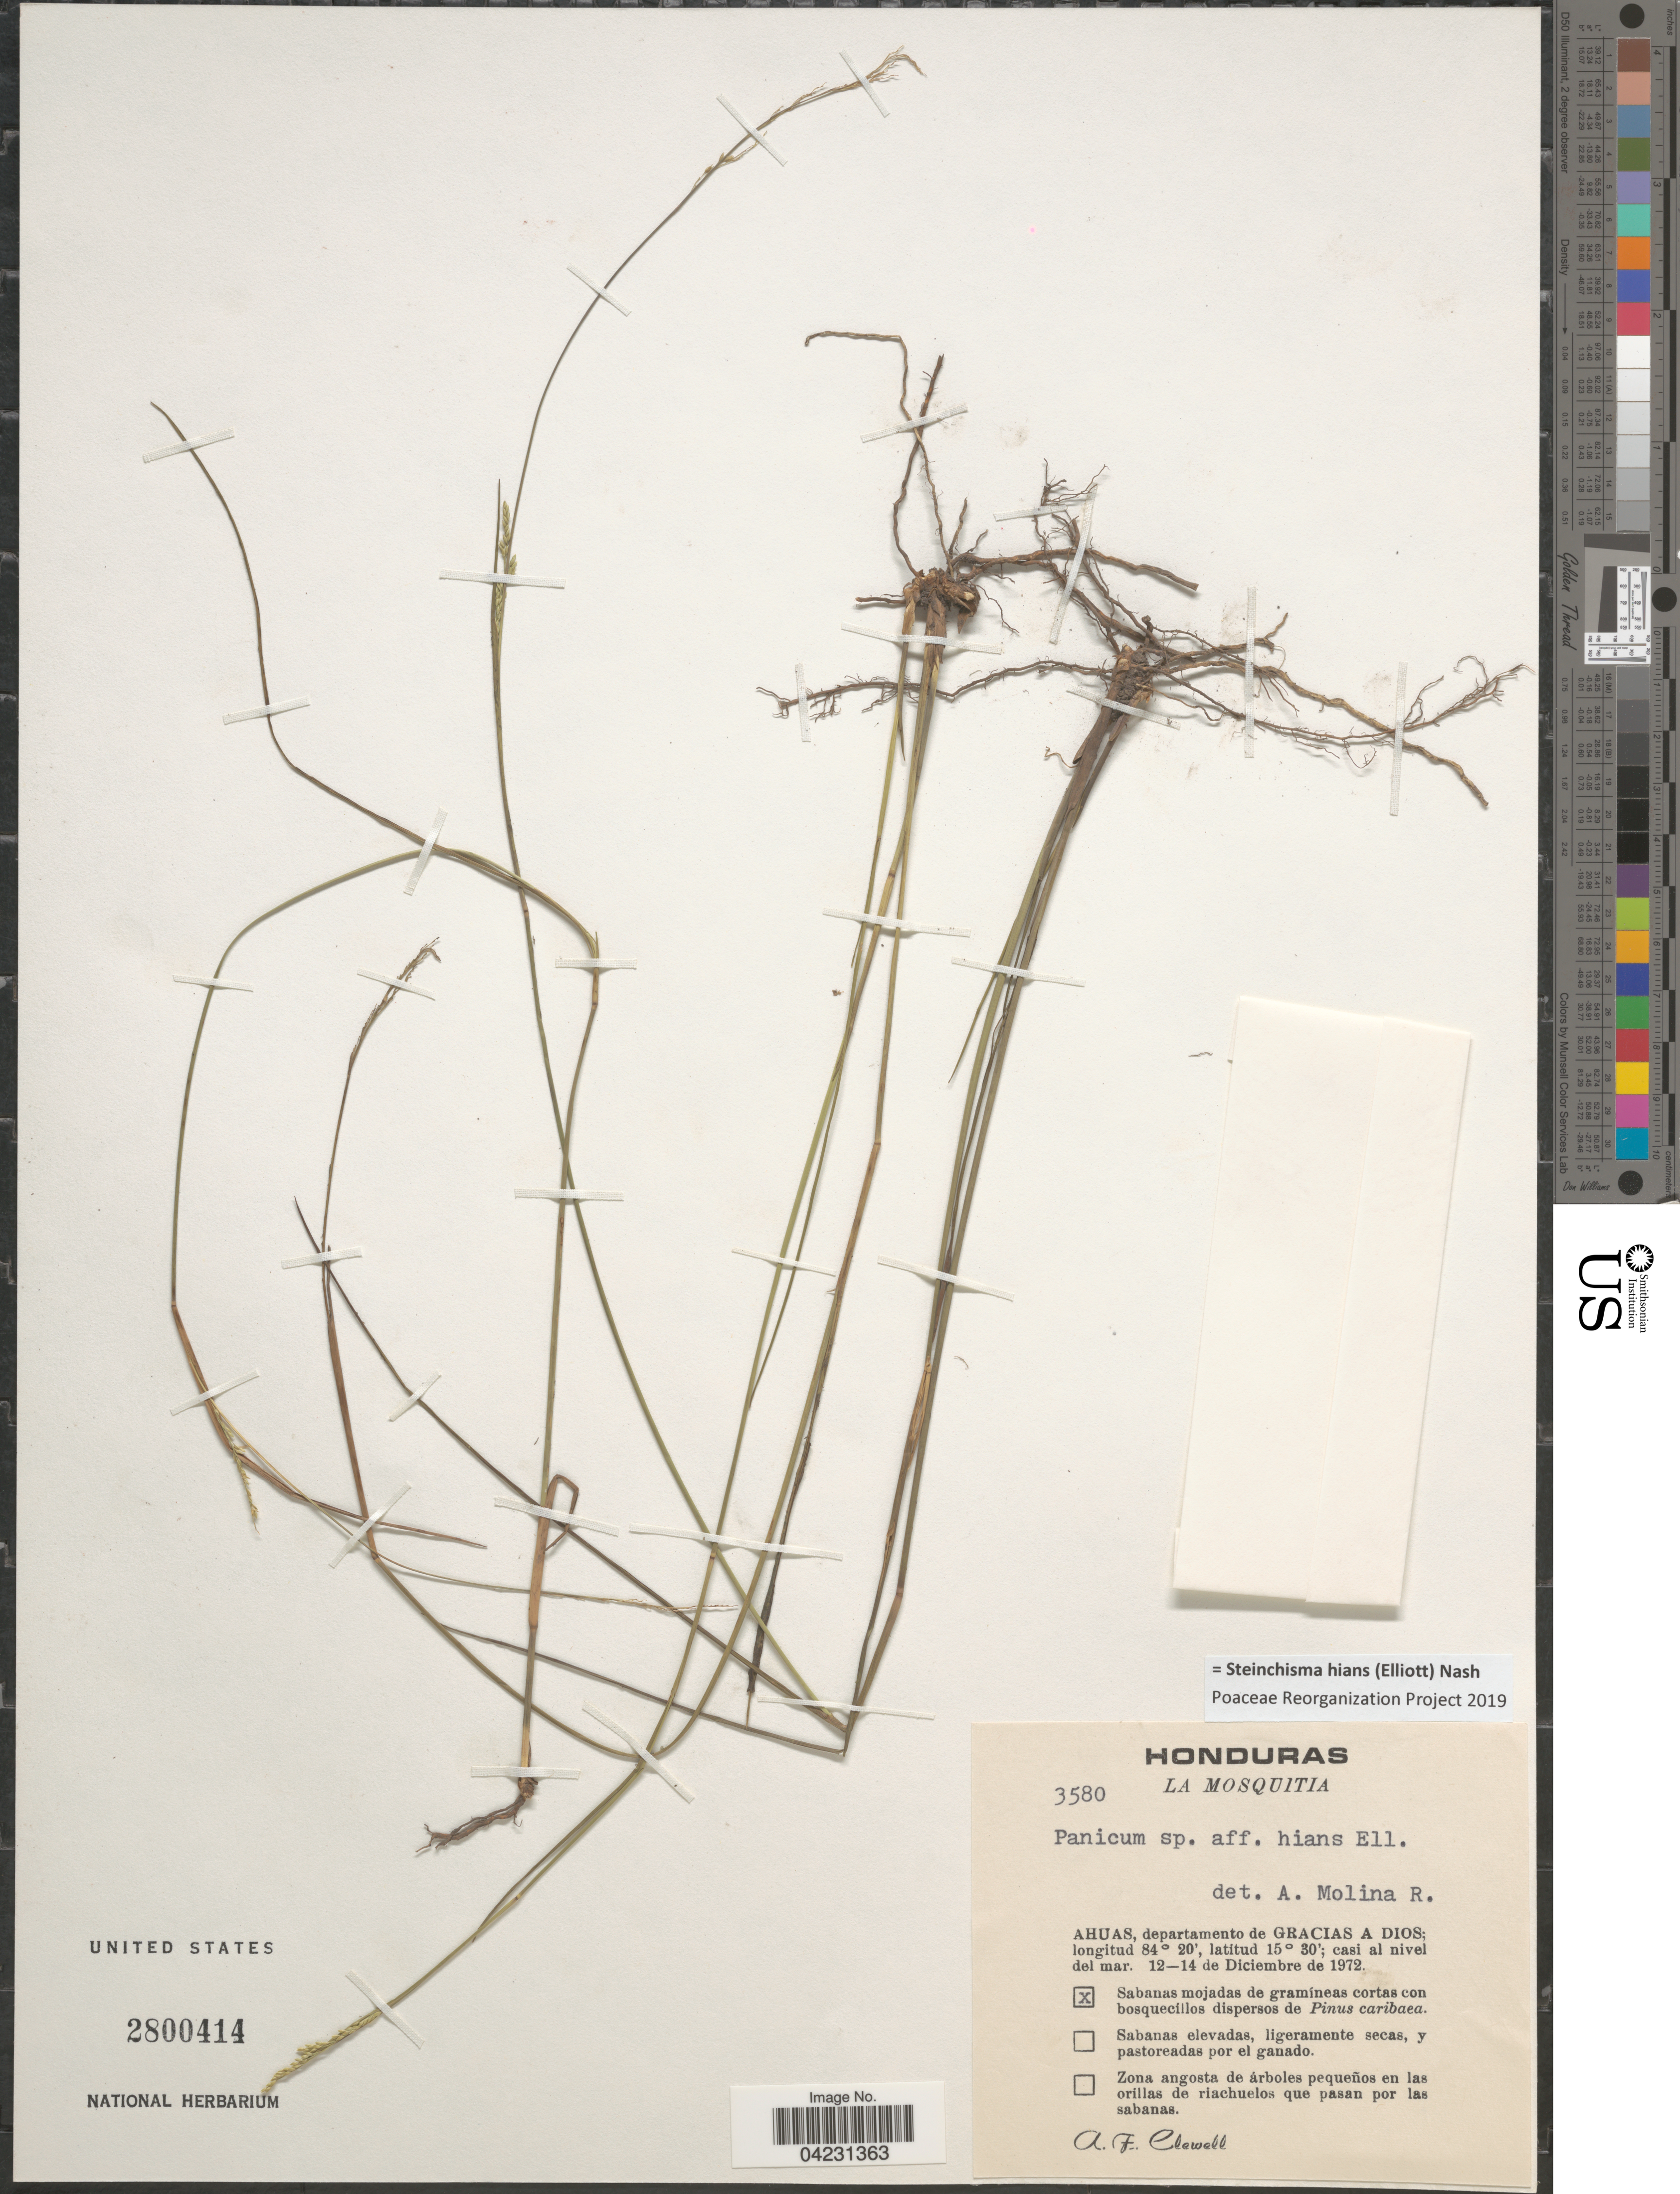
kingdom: Plantae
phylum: Tracheophyta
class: Liliopsida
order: Poales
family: Poaceae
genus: Steinchisma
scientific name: Steinchisma hians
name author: (Elliott) Nash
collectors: A. Clewell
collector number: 3580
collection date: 1972-12-12/1972-12-14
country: Honduras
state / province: Gracias de Dios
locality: La Mosquita. Aguas, departamento de Gracias a Dios.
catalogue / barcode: US 2800414